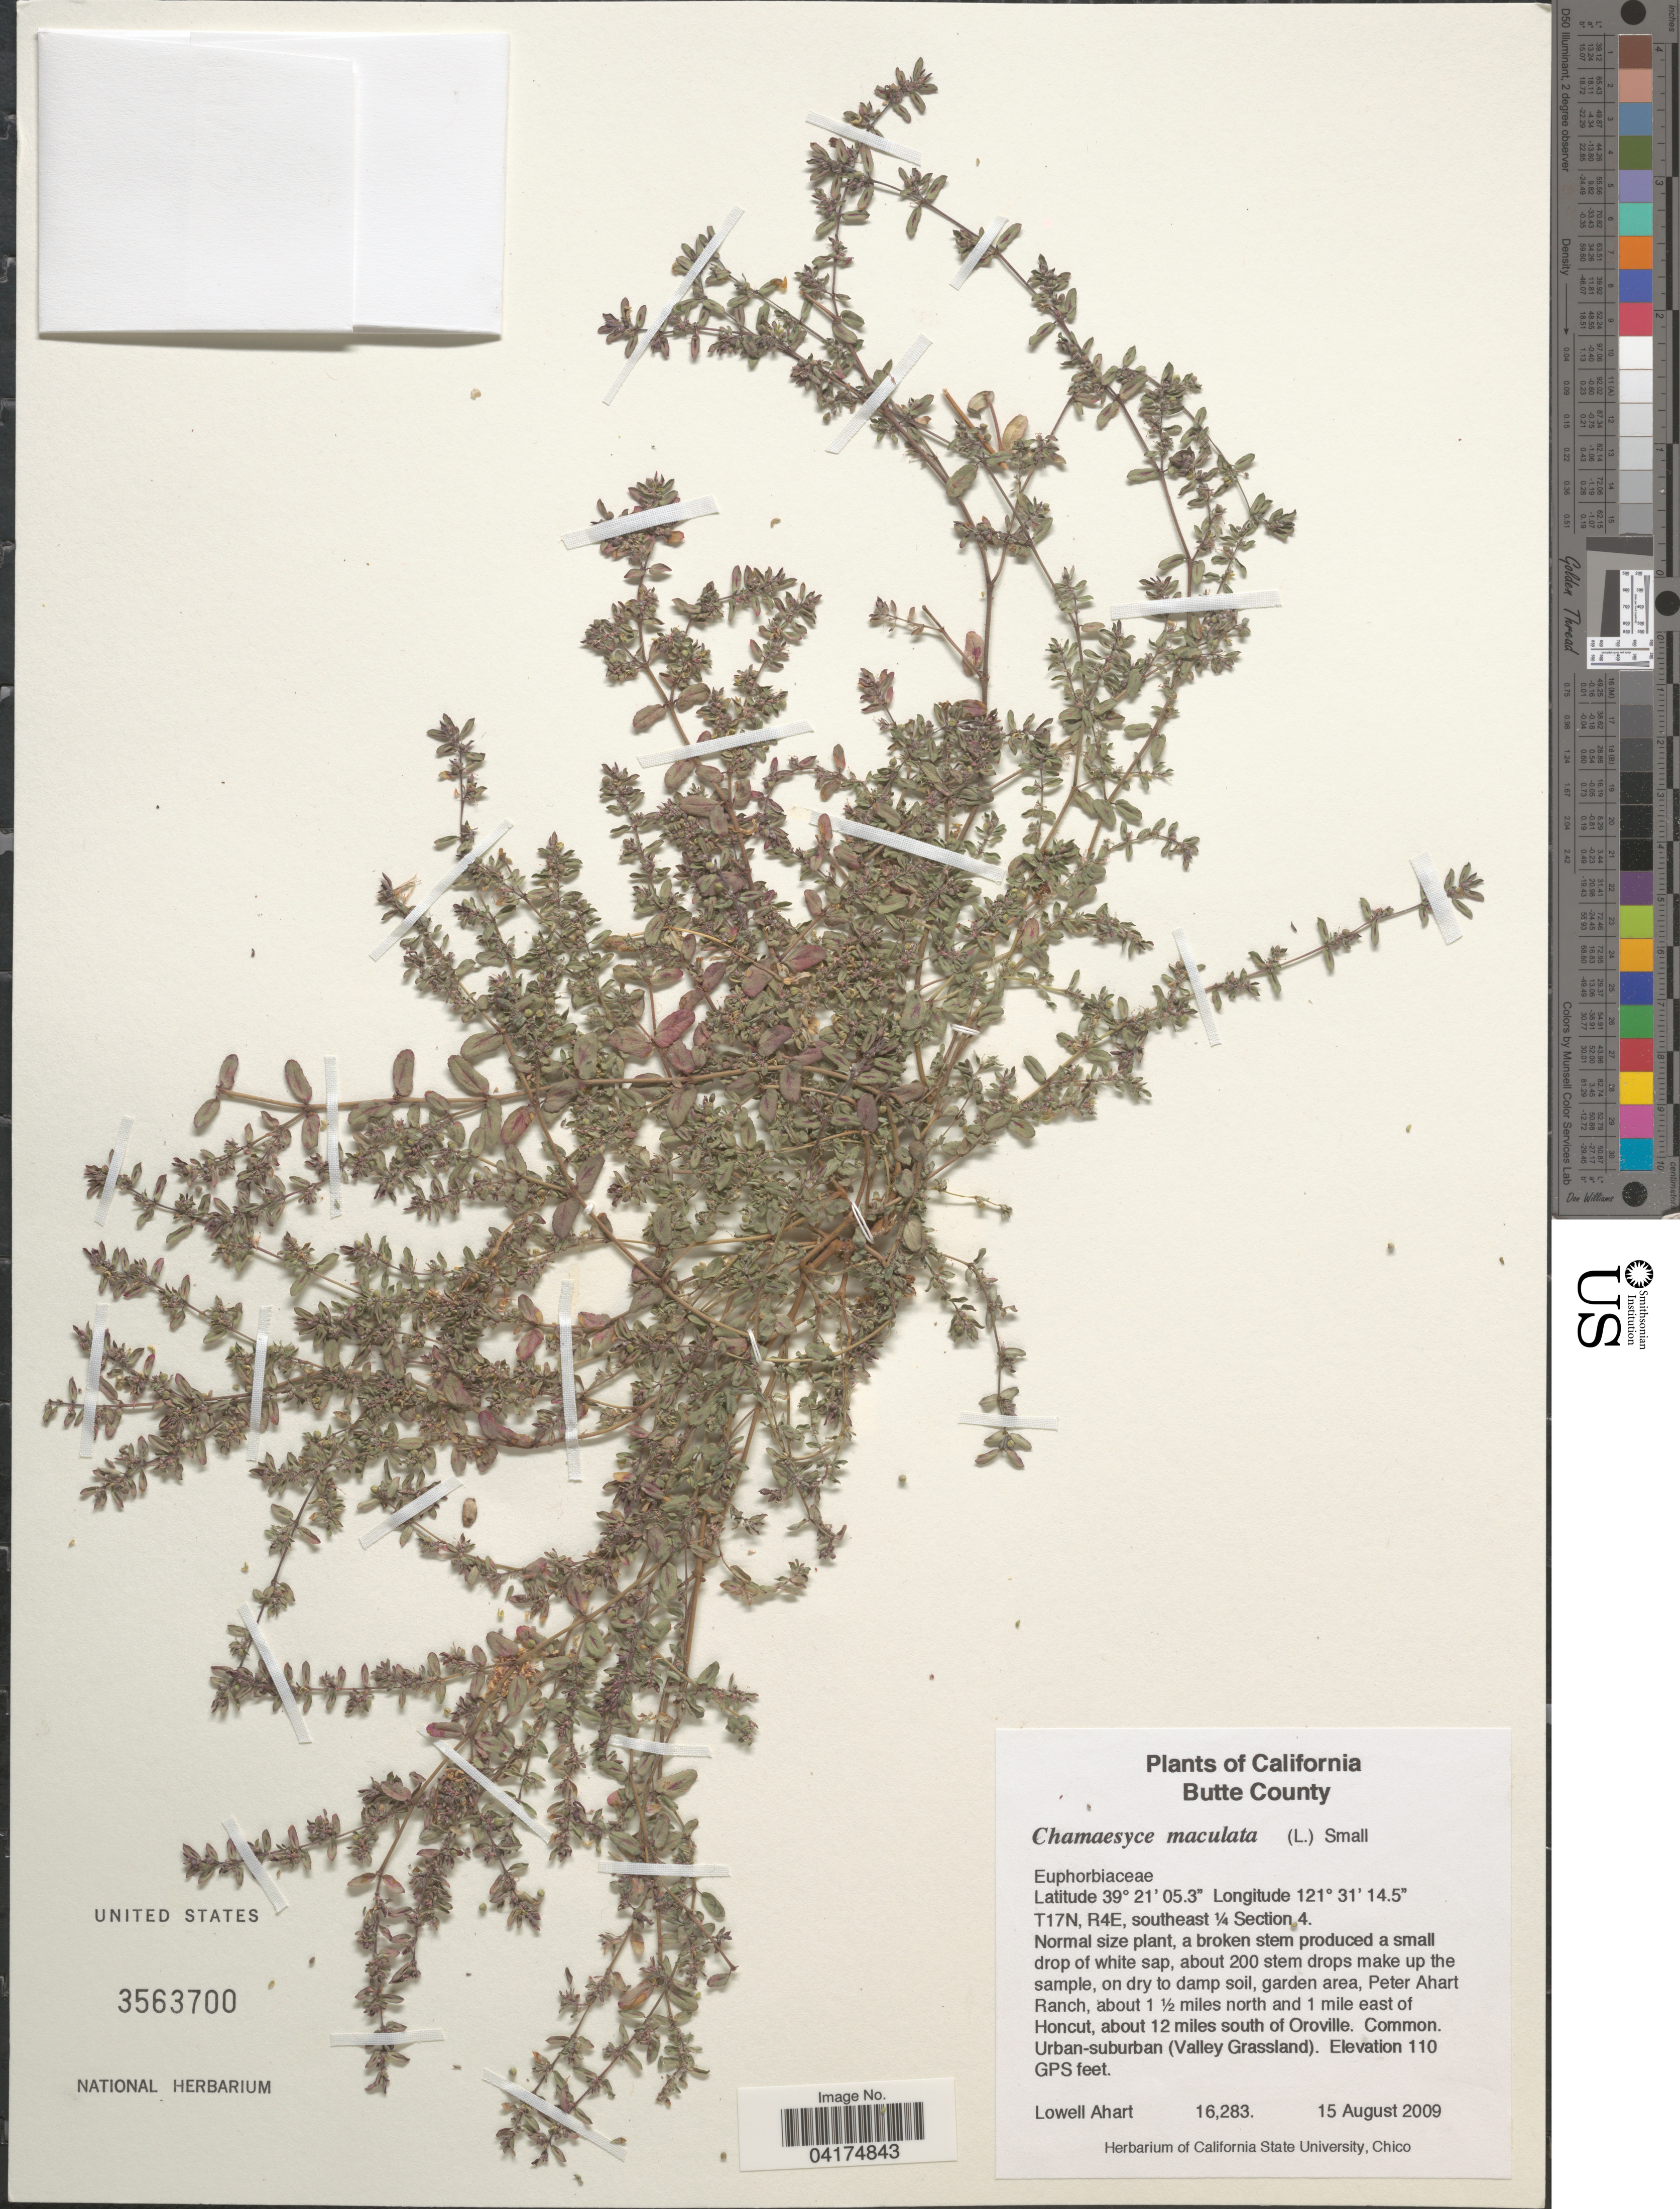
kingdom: Plantae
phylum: Tracheophyta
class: Magnoliopsida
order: Malpighiales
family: Euphorbiaceae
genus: Chamaesyce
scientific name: Chamaesyce maculata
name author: (L.) Small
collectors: L. Ahart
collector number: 16283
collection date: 2009-08-15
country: United States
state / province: California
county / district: Butte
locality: Butte County. T17N, R4E, southeast ¼ Section 4. Garden area, Peter Ahart Ranch, about 1½ miles north and 1 mile east of Honcut, about 12 miles south of Oroville.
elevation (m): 34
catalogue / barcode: US 3563700